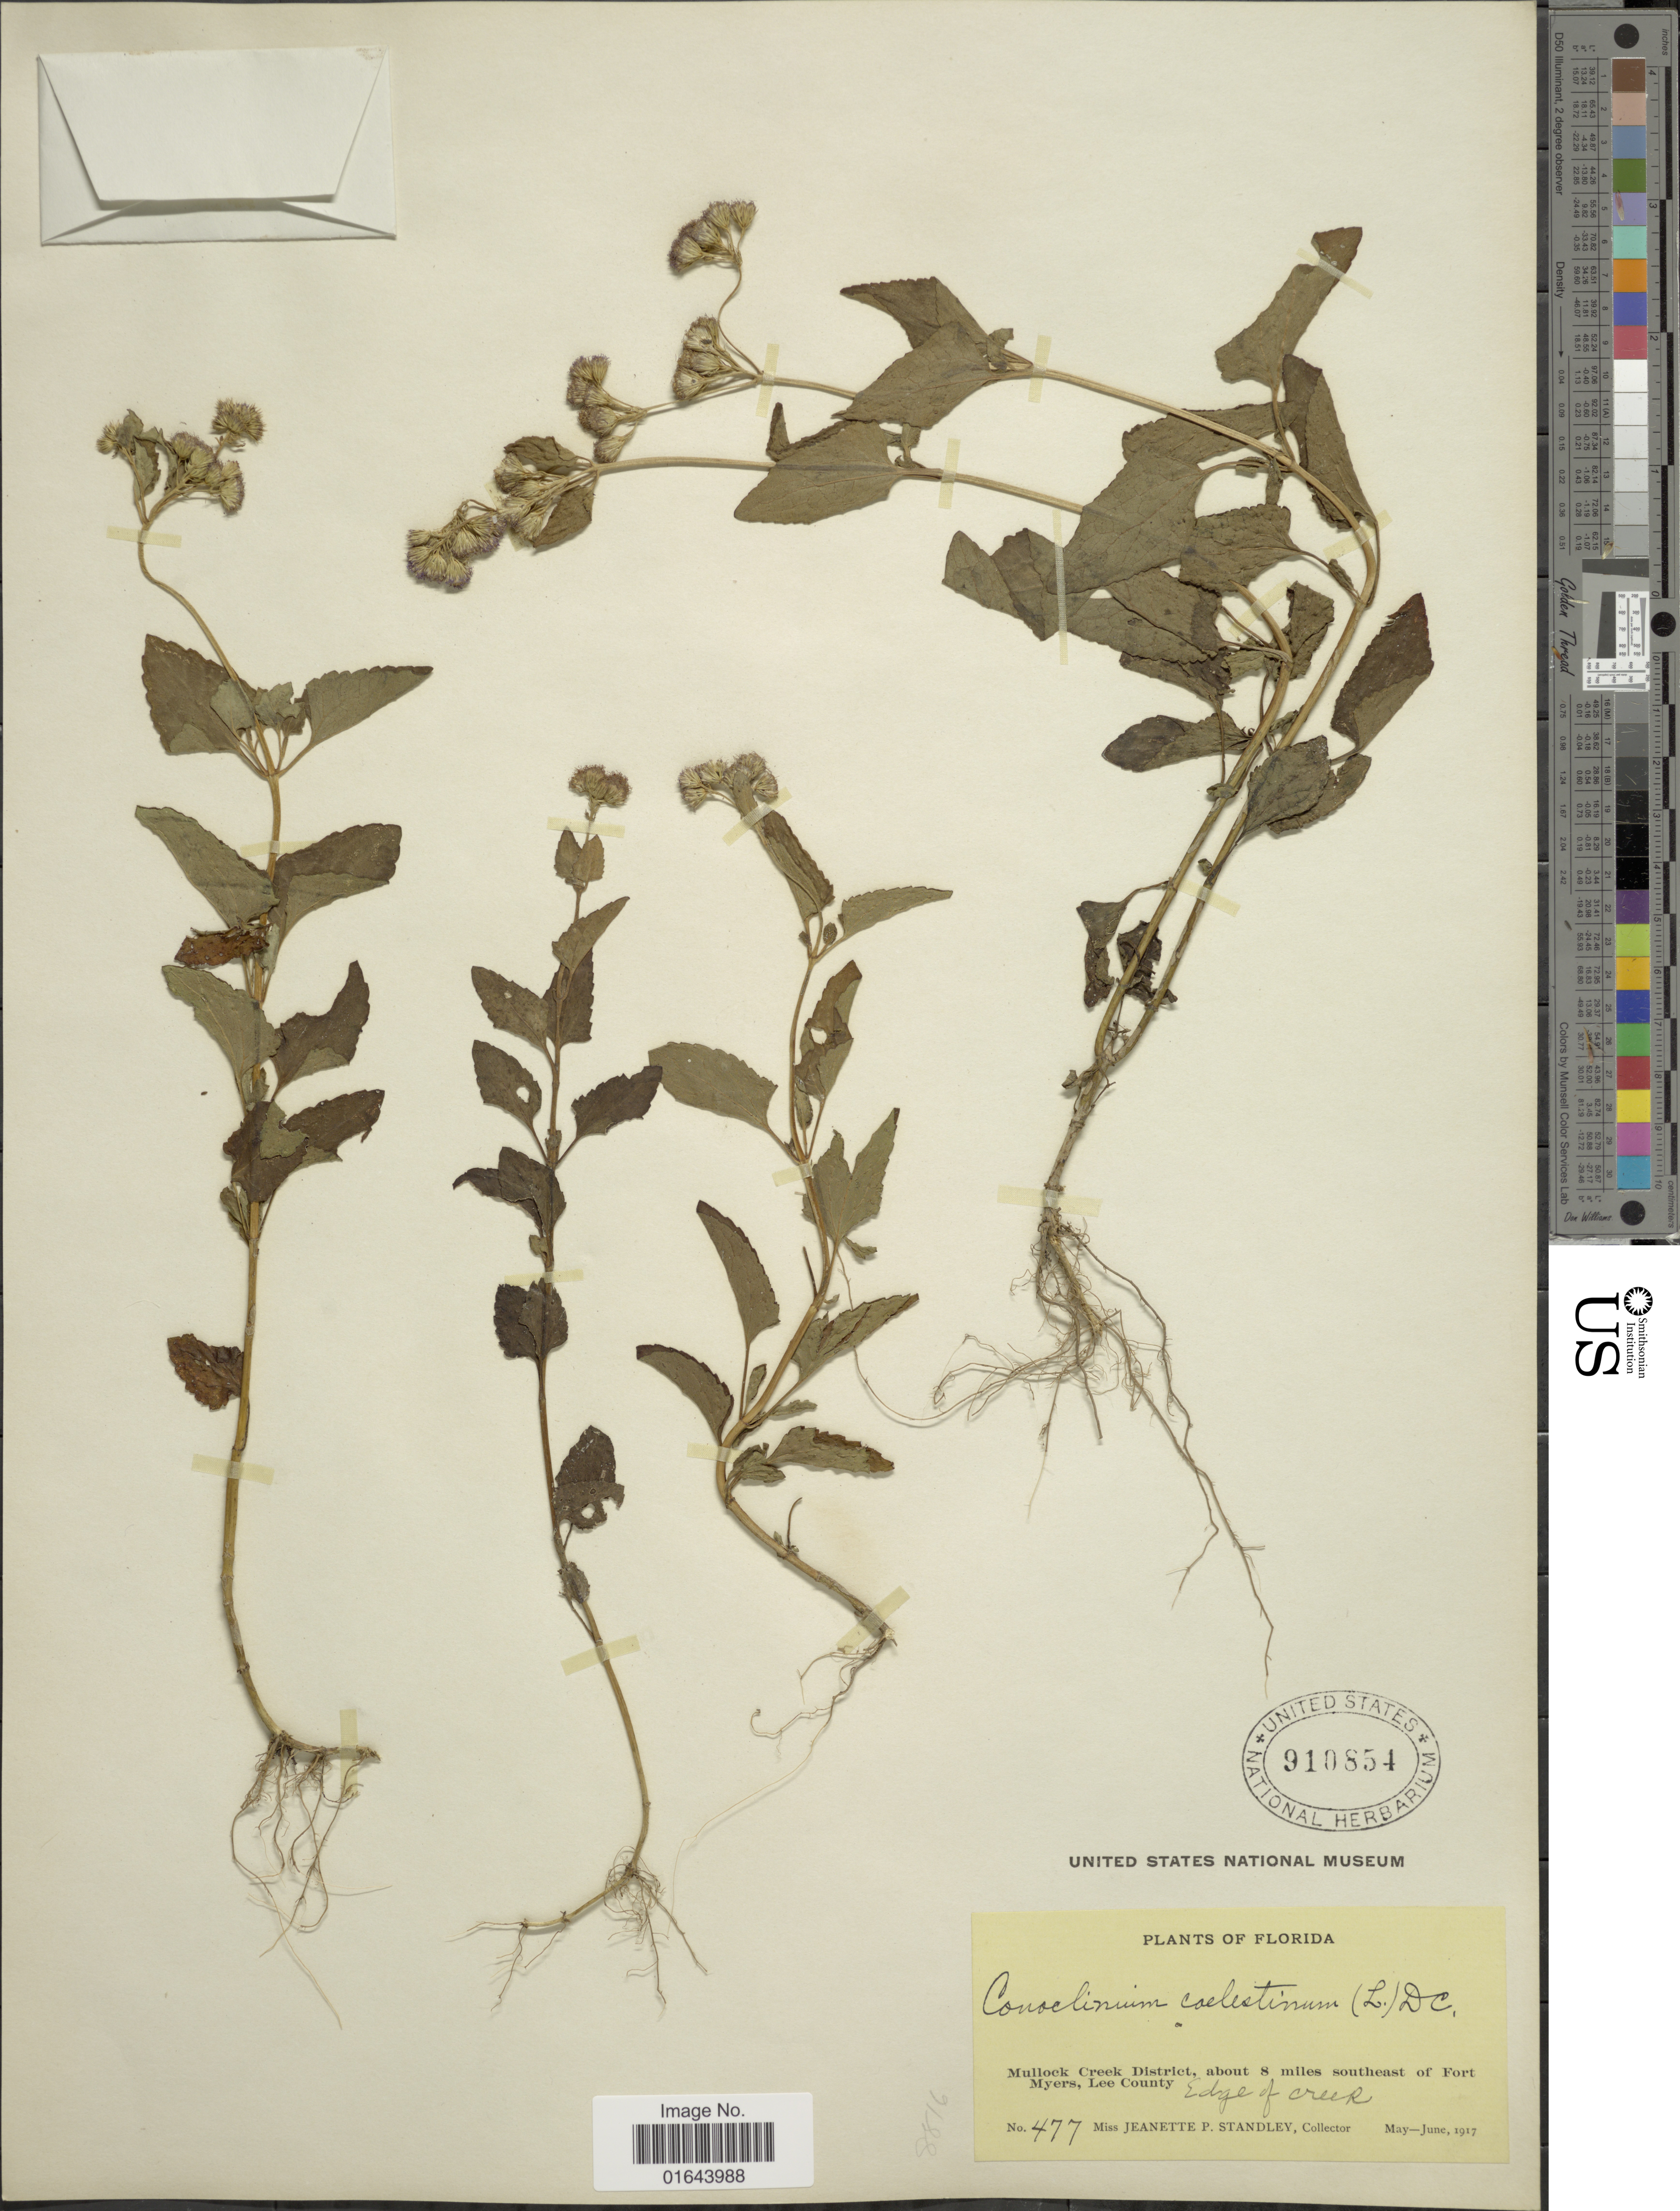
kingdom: Plantae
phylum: Tracheophyta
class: Magnoliopsida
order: Asterales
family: Asteraceae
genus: Conoclinium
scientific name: Conoclinium coelestinum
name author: (L.) DC.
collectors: J. P. Standley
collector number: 477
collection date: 1917-05/1917-06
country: United States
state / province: Florida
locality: Mullock Creek District, about 8 miles southeast of Fort Myers, Lee County, Edge of Creek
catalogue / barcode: US 910854